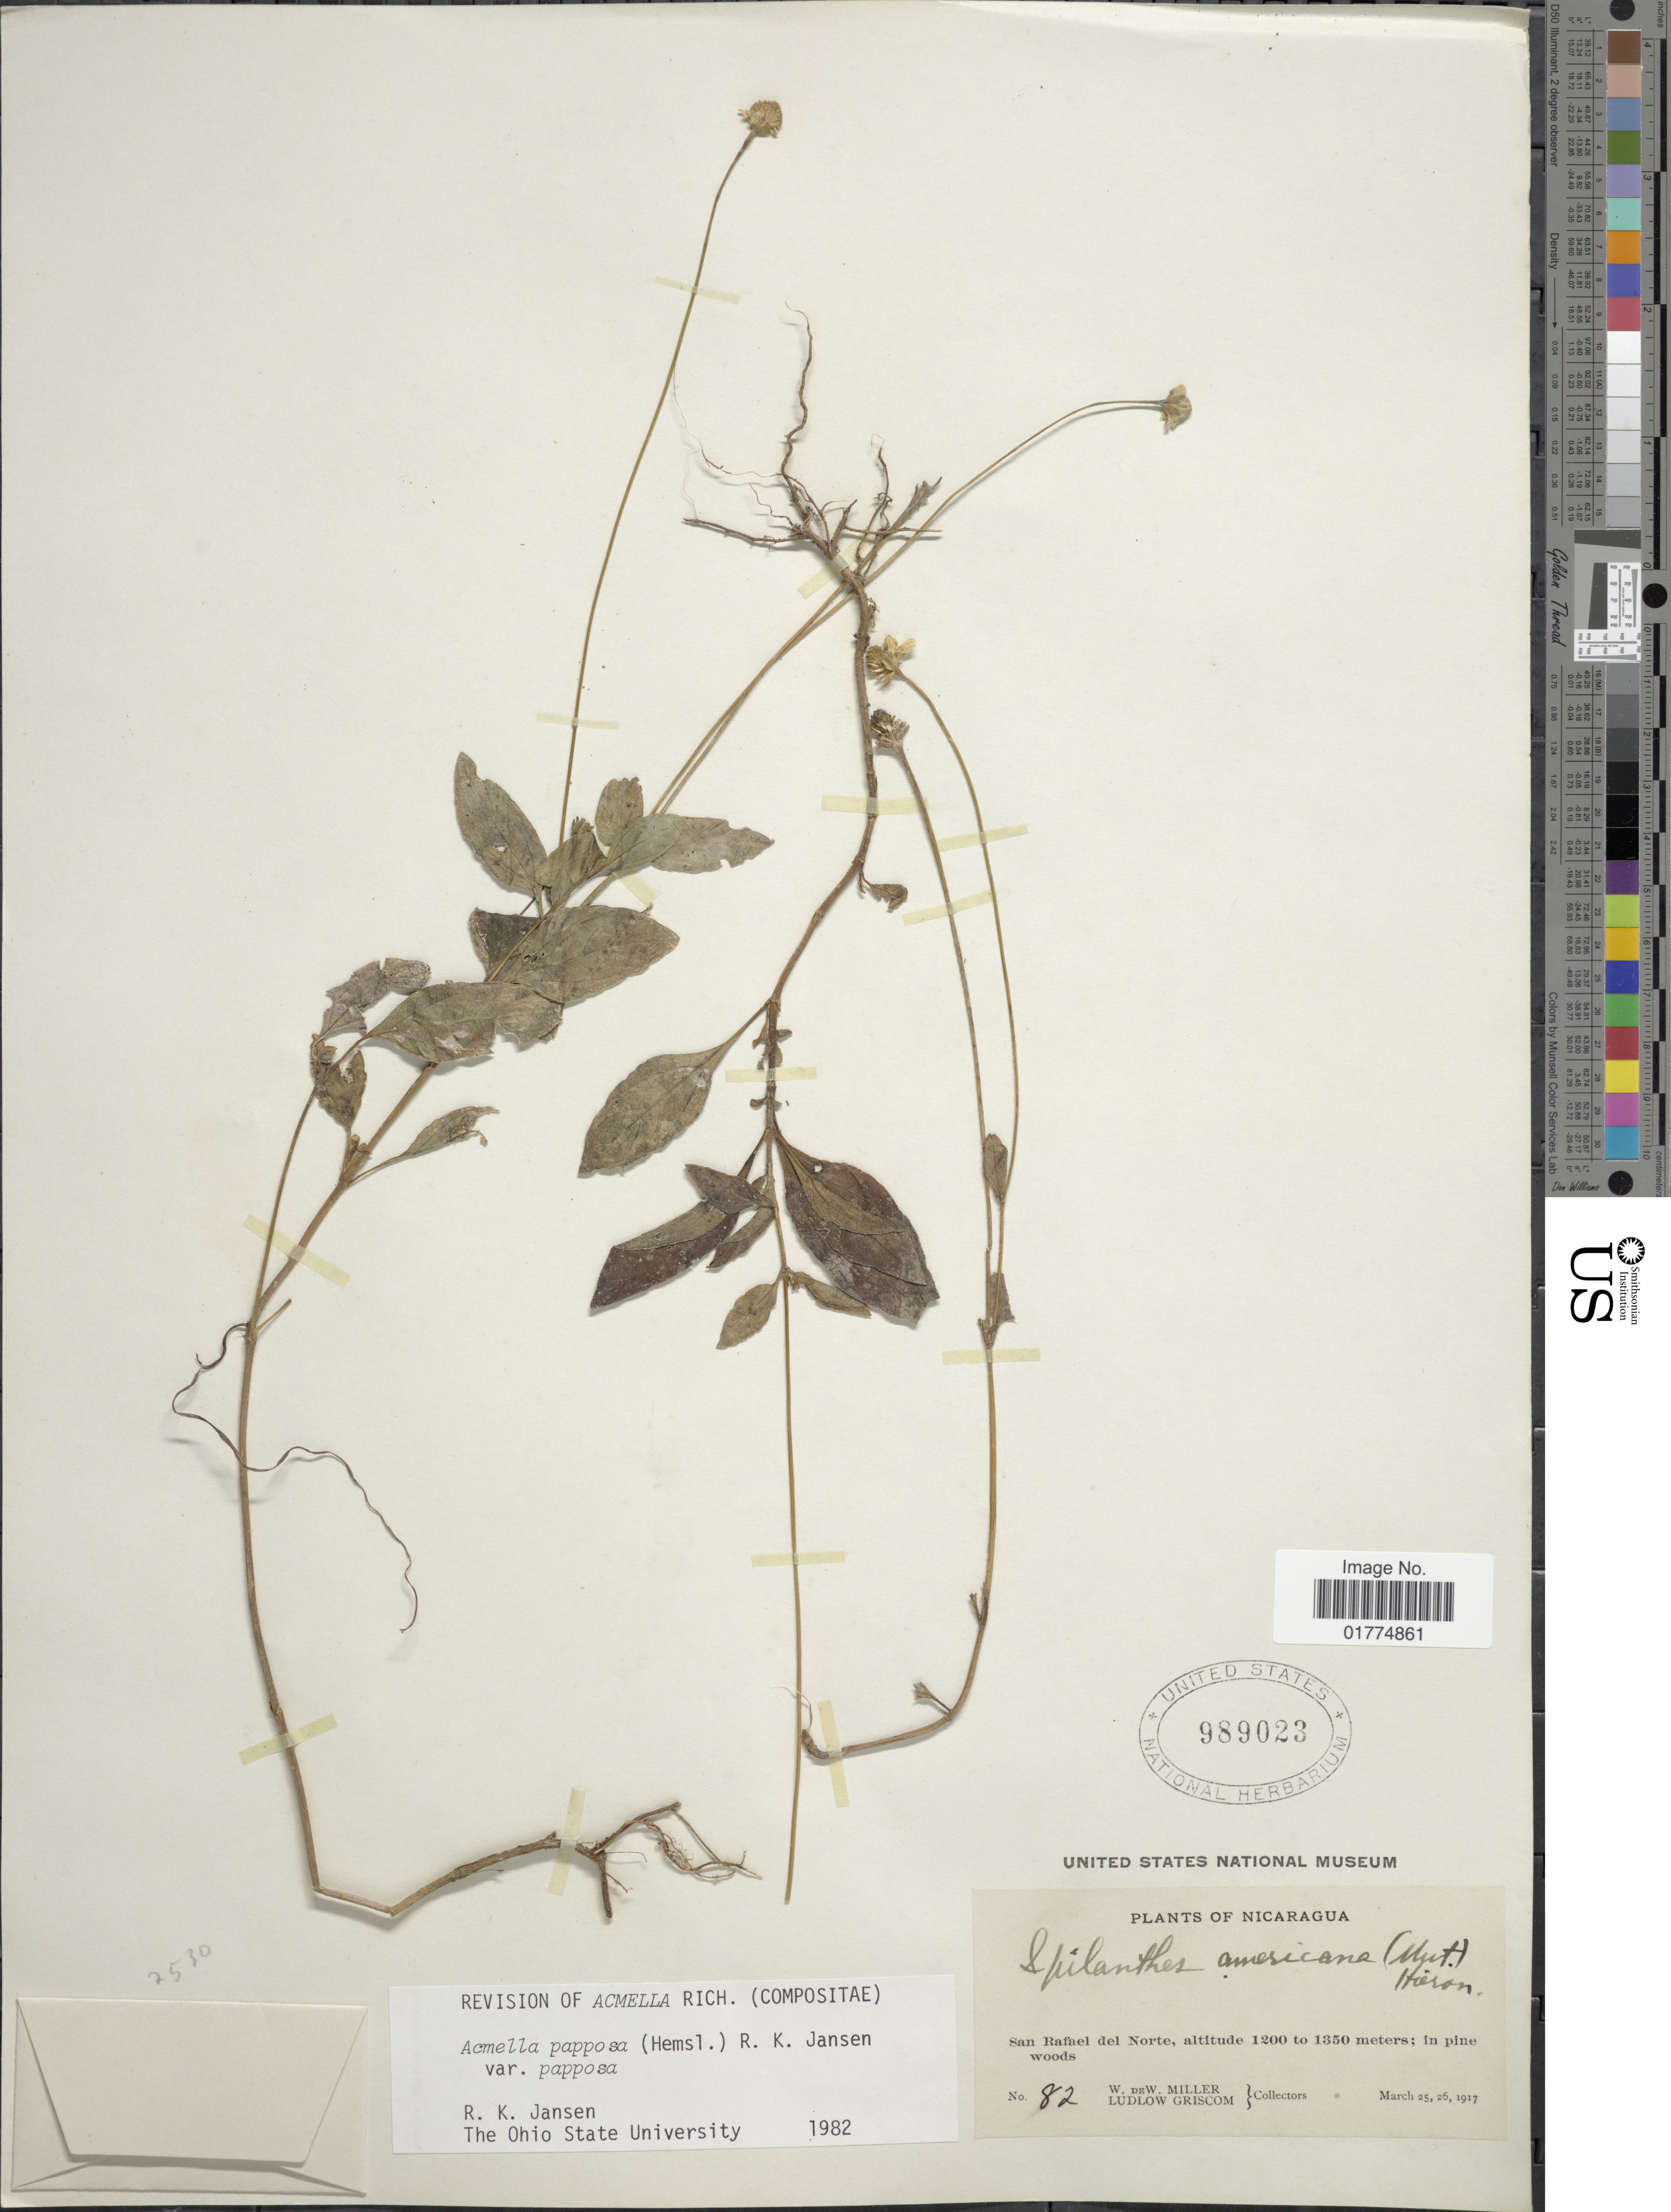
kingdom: Plantae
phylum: Tracheophyta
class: Magnoliopsida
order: Asterales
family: Asteraceae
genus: Acmella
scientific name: Acmella papposa var. papposa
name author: (Hemsl.) R.K. Jansen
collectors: W. W. Miller & L. Griscom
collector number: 82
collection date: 1917-03-25/1917-03-26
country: Nicaragua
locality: San Rafaek del Norte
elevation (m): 1200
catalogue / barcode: US 989023